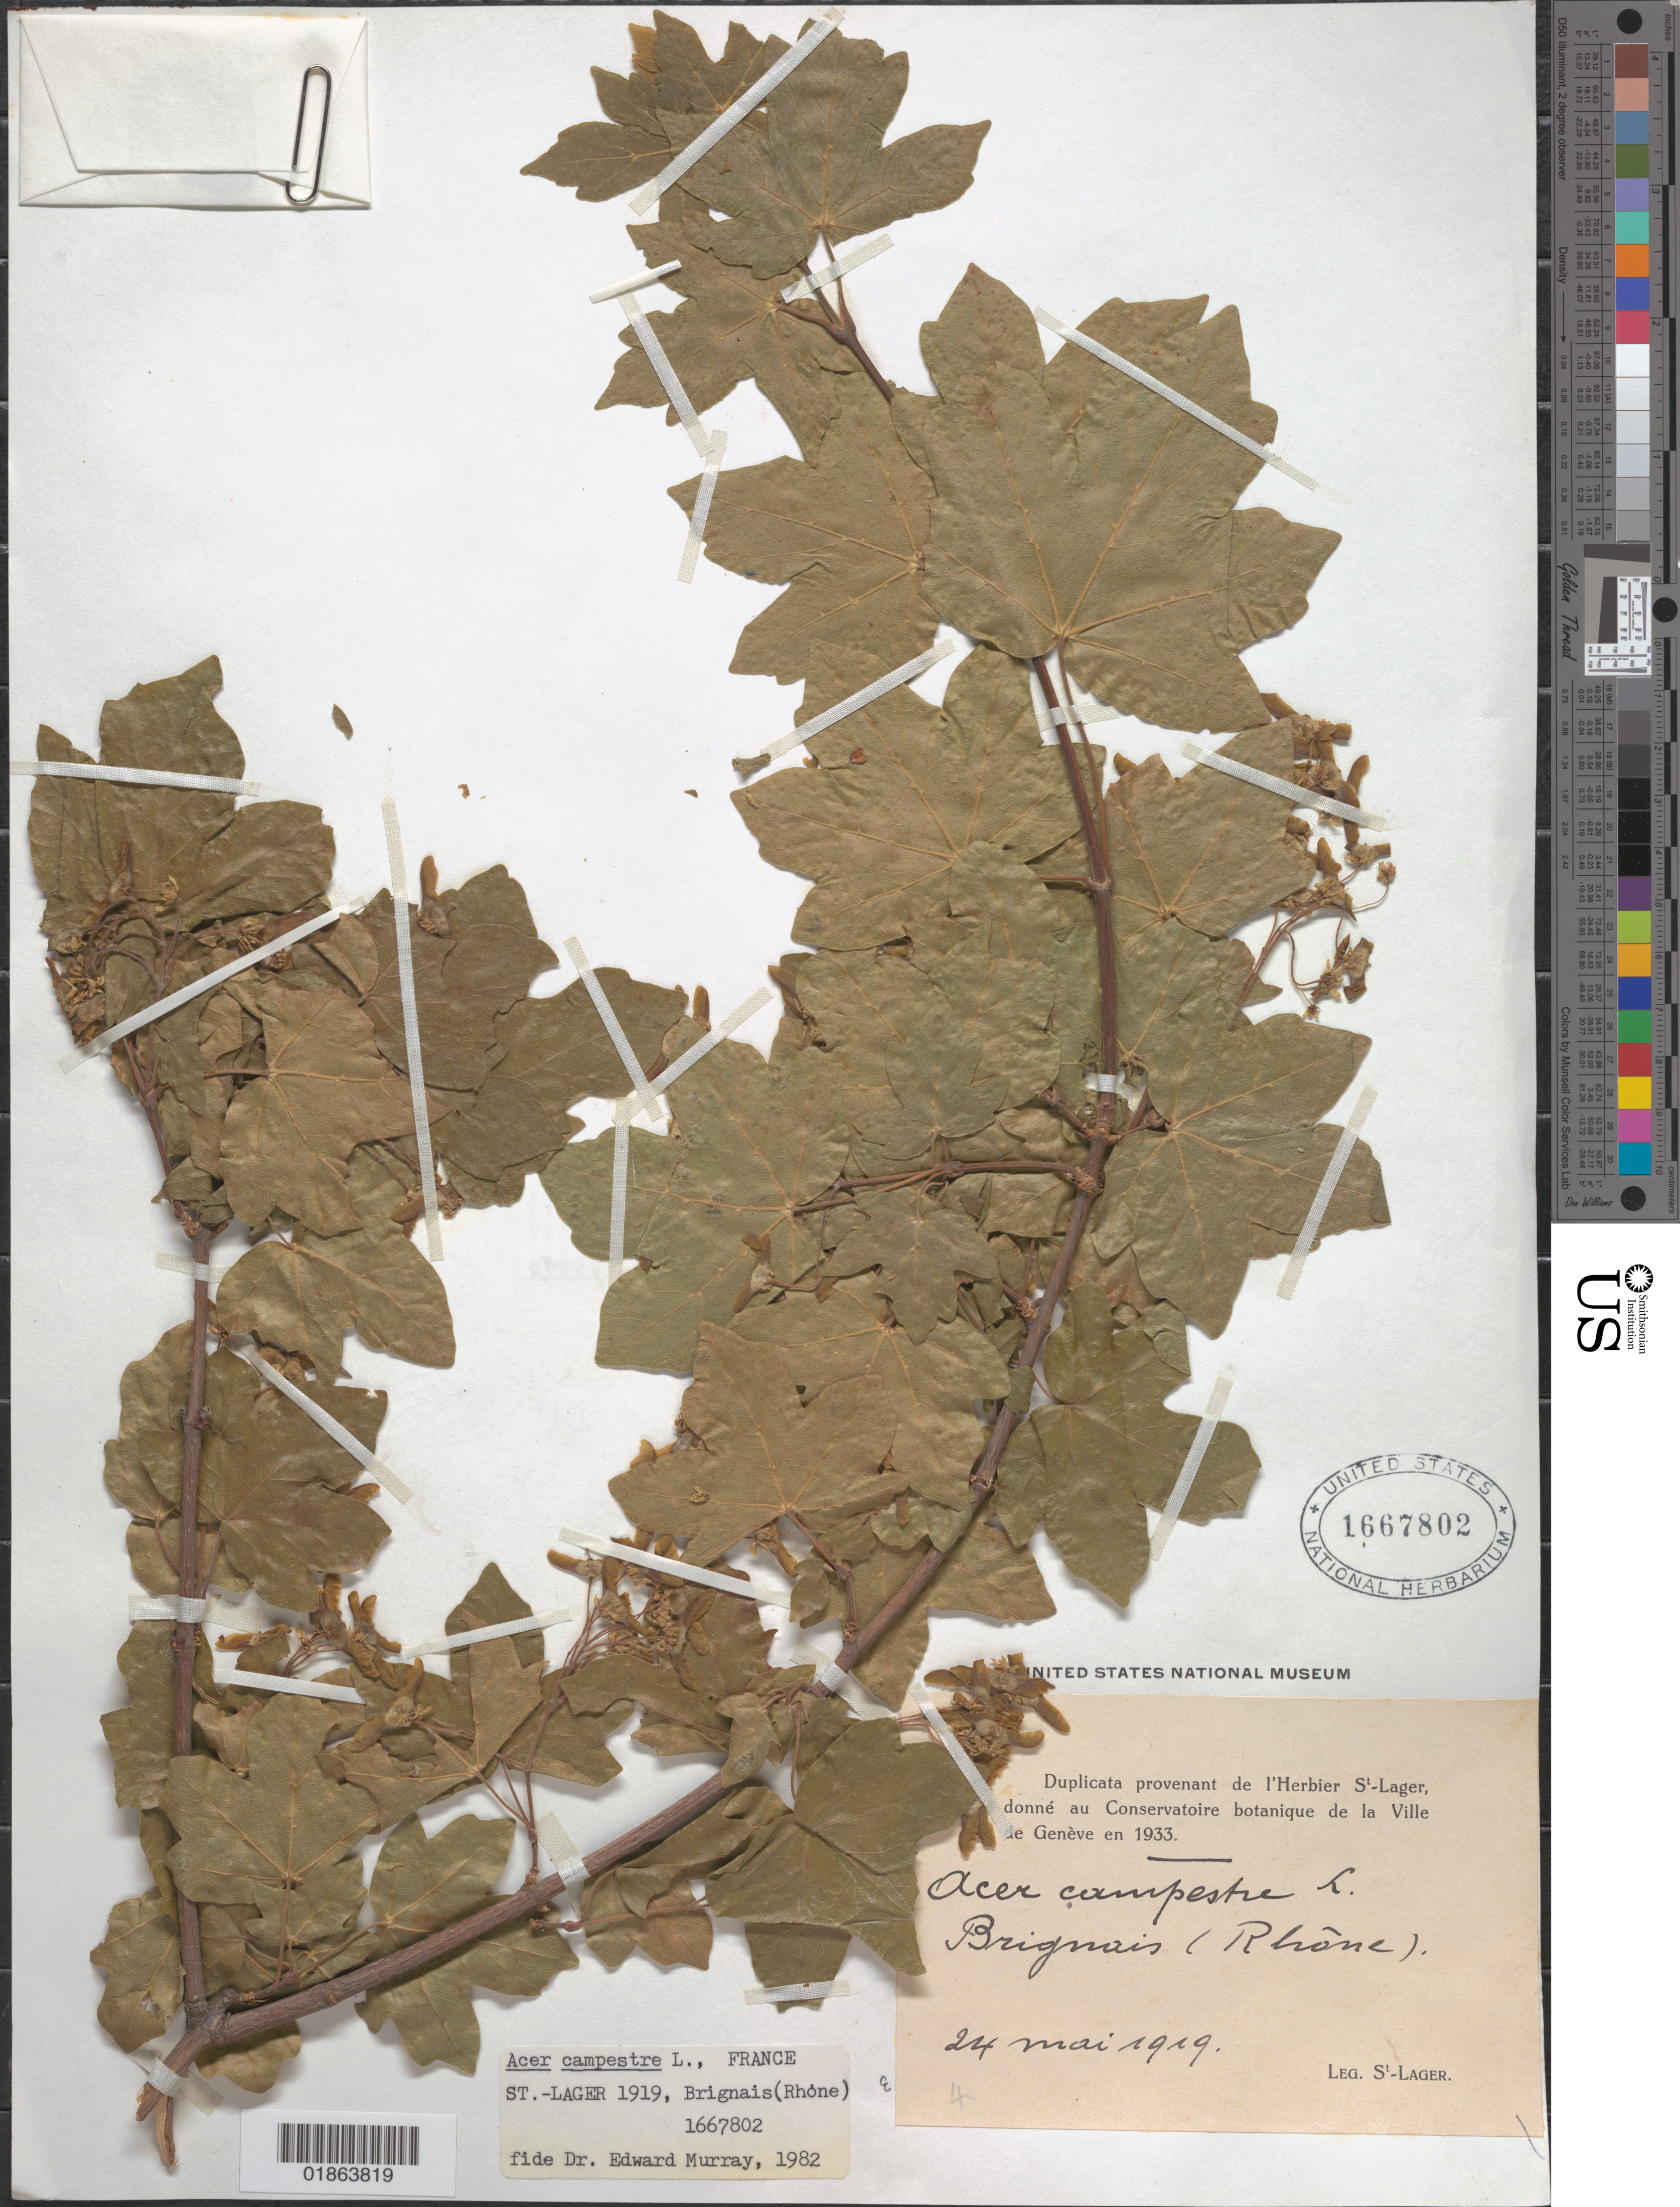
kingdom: Plantae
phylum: Tracheophyta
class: Magnoliopsida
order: Sapindales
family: Sapindaceae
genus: Acer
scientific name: Acer campestre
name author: L.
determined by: Murray, Edward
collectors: -. St. Lager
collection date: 1919-05-24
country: France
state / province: Auvergne-Rhône-Alpes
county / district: Rhône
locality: Brignais (Rhône)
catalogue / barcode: US 1667802